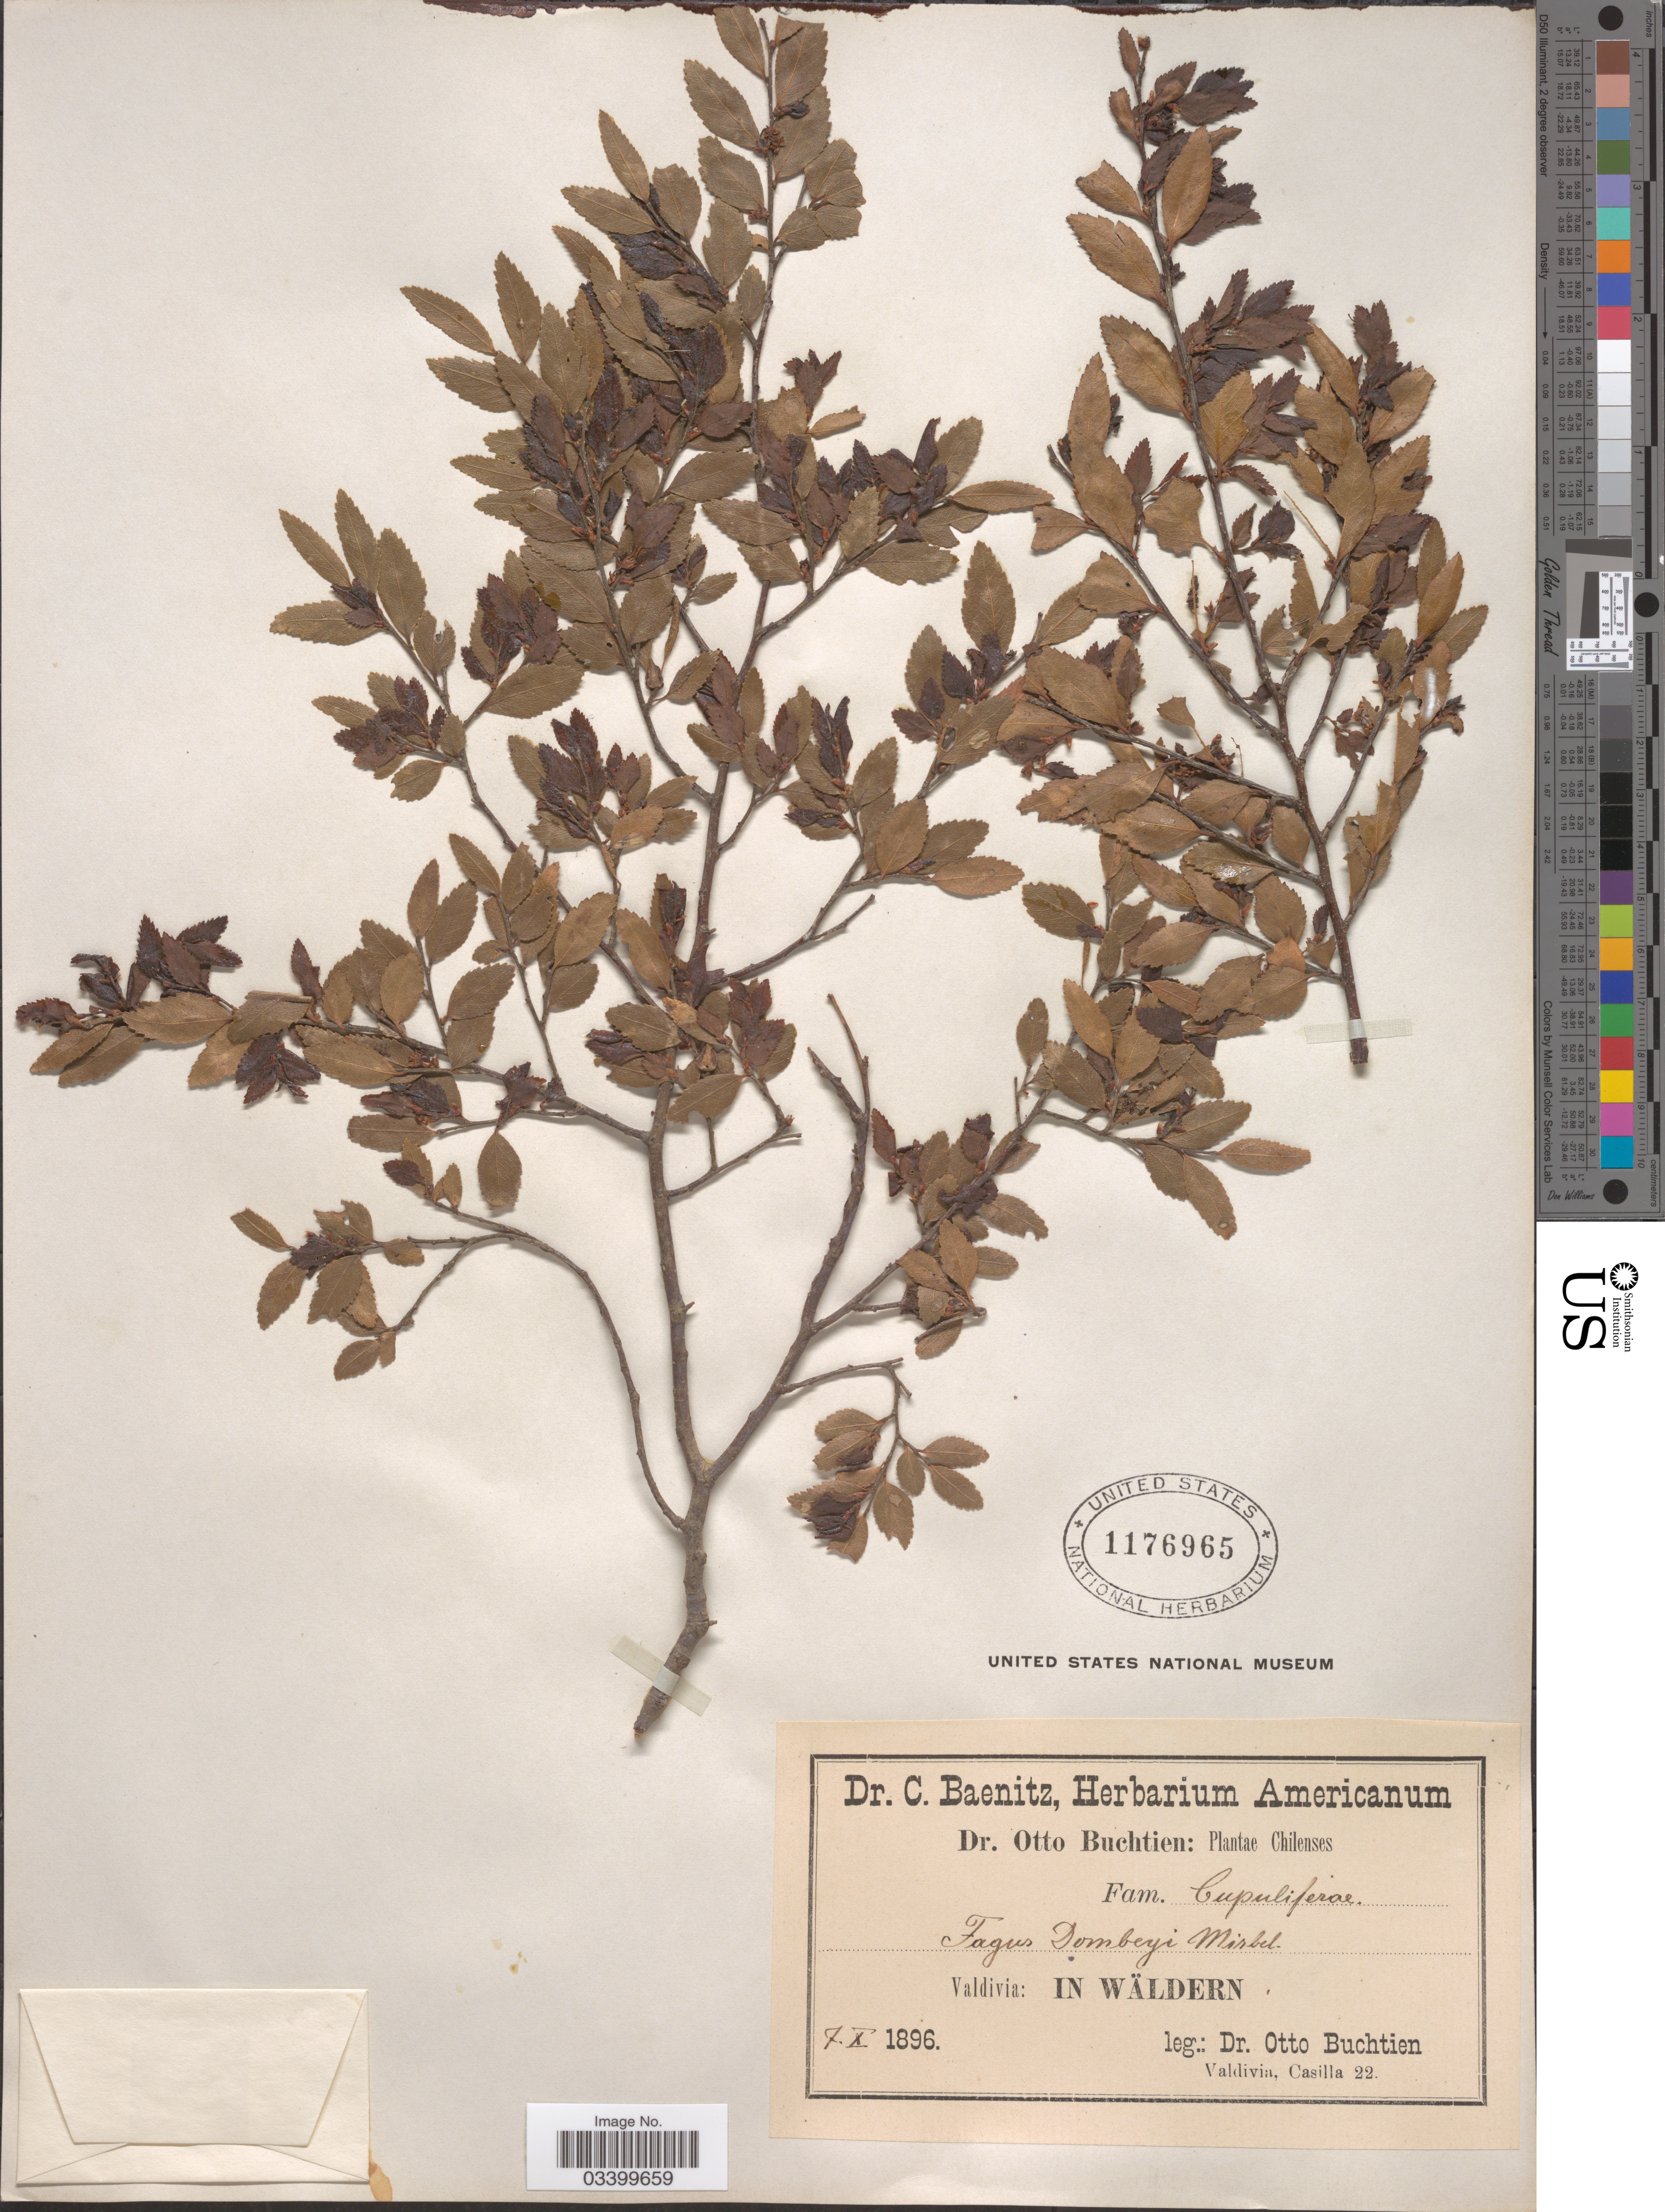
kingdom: Plantae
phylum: Tracheophyta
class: Magnoliopsida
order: Fagales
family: Nothofagaceae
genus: Nothofagus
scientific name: Nothofagus dombeyi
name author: (Mirb.) Oerst.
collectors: O. Buchtien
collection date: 1896-10-07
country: Chile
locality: Valdivia: in Wäldern.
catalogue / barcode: US 1176965